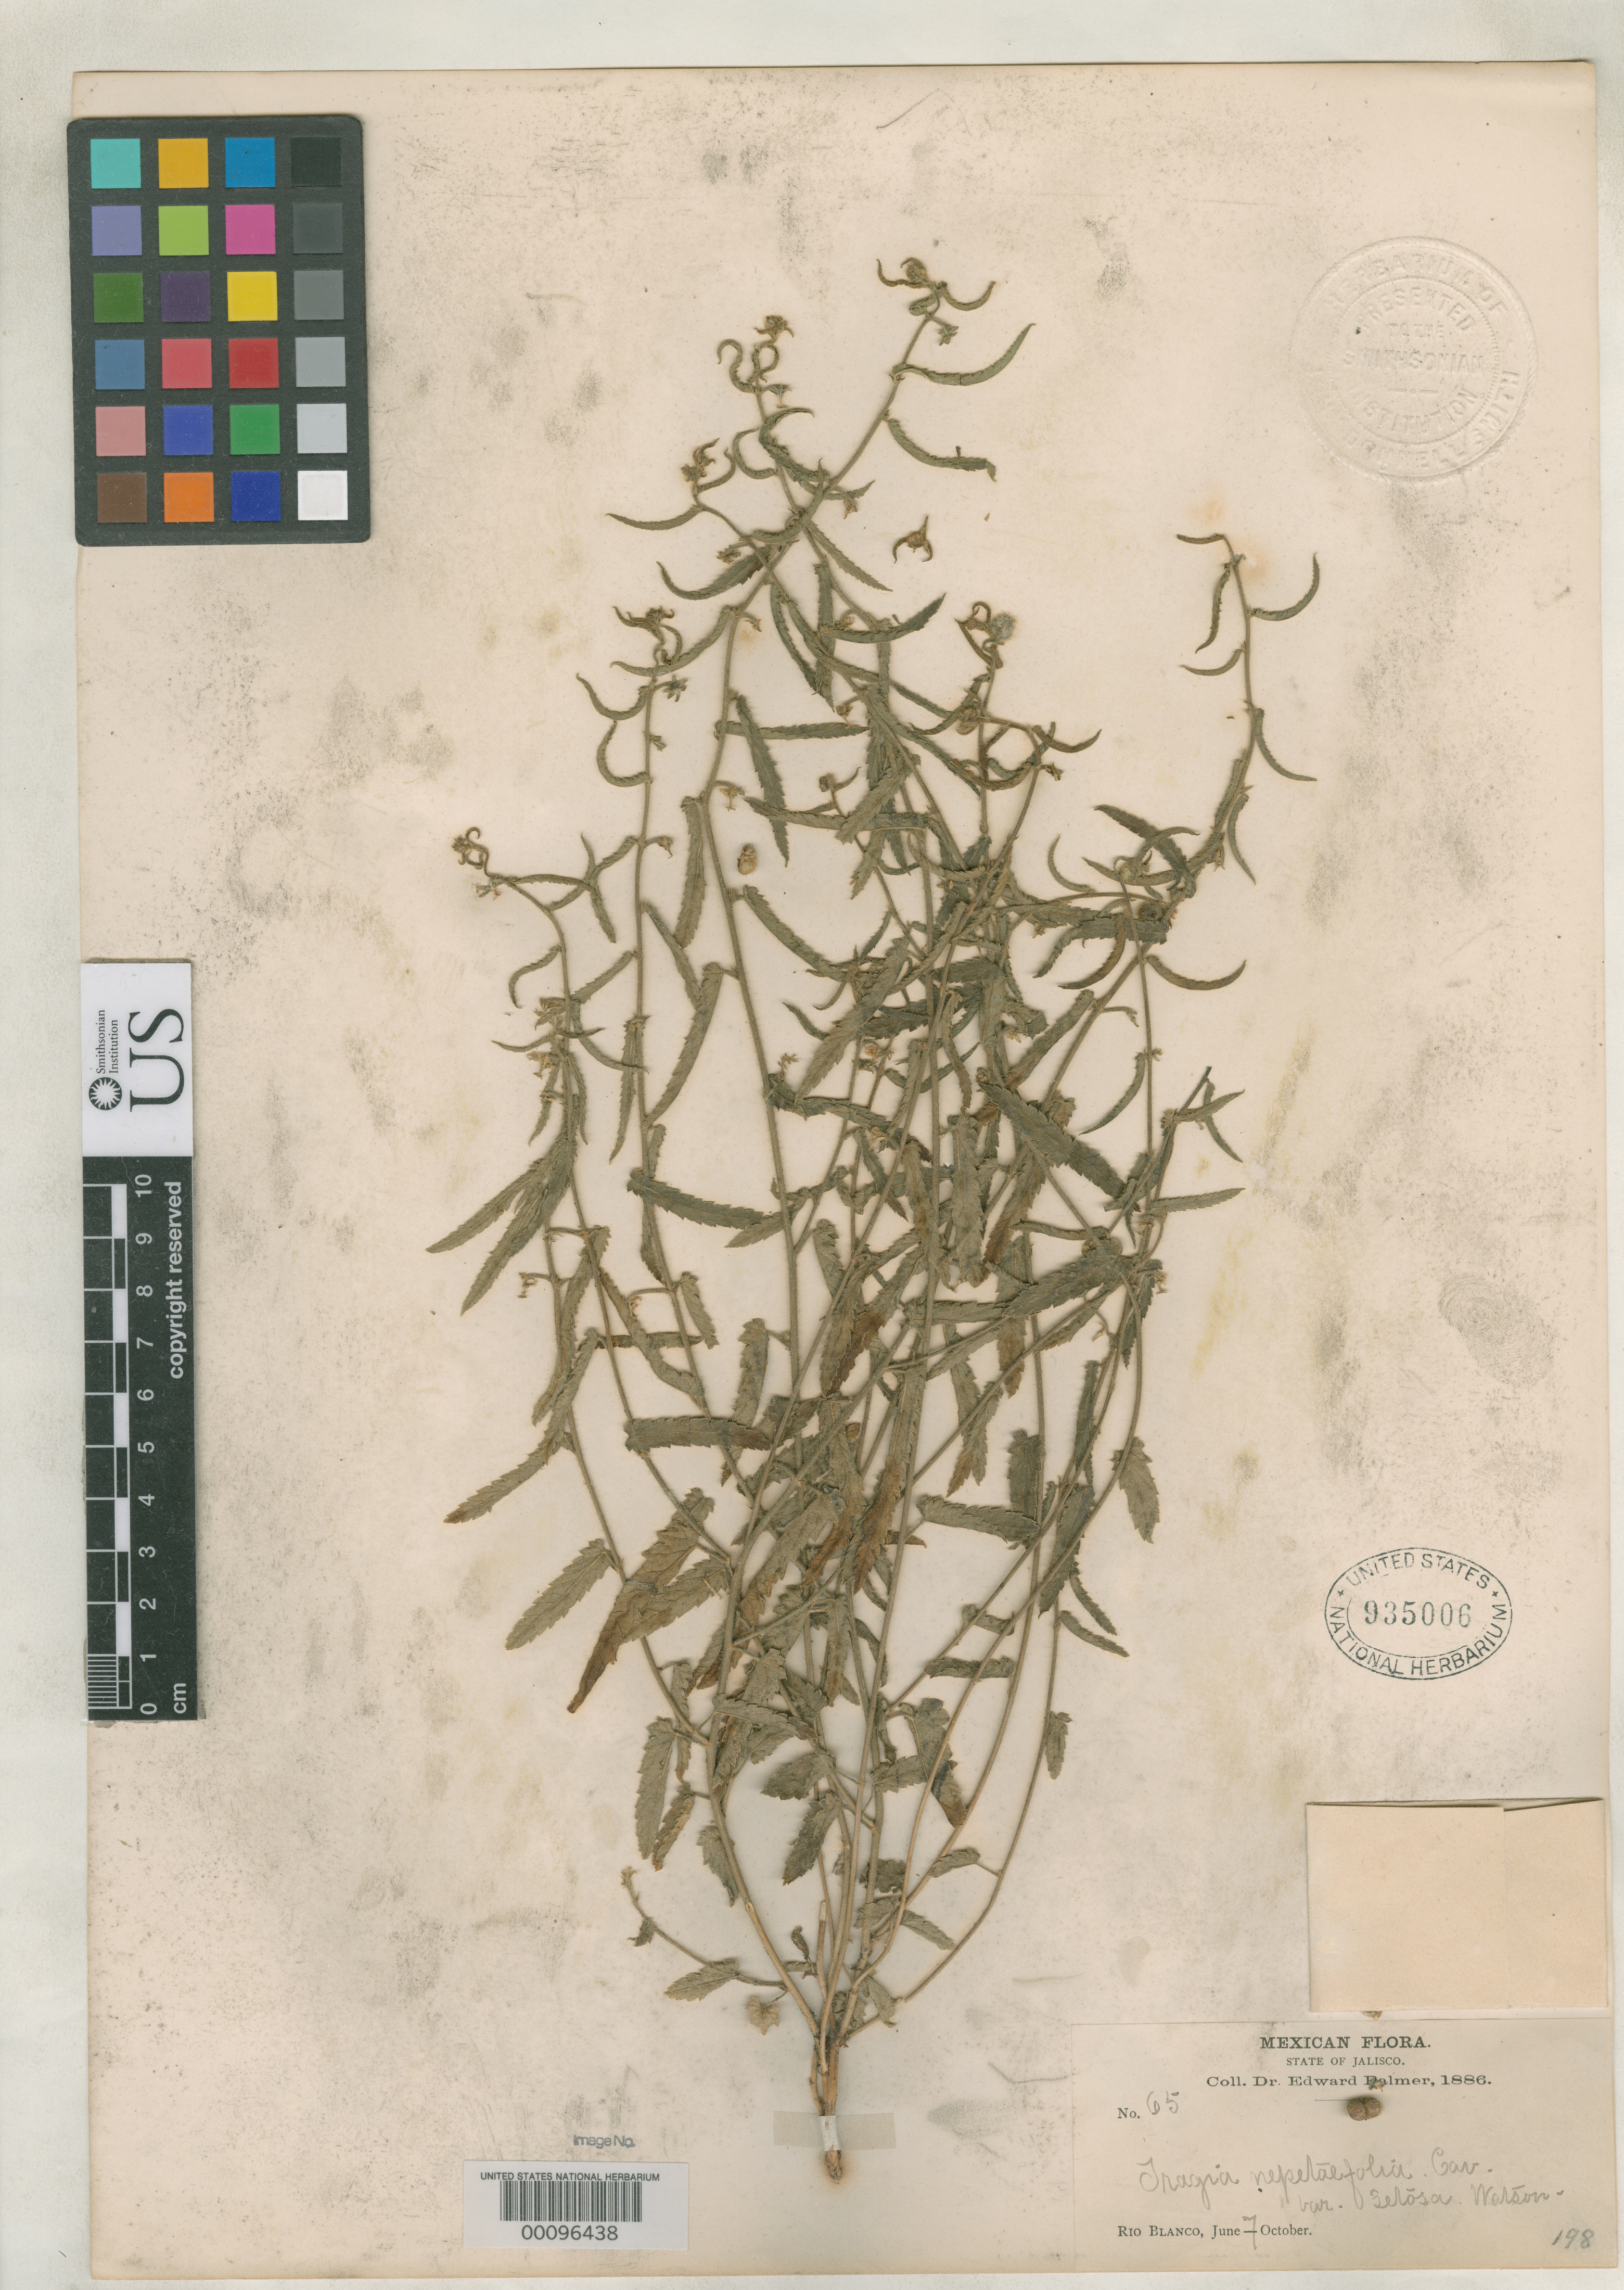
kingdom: Plantae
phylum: Tracheophyta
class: Magnoliopsida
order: Malpighiales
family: Euphorbiaceae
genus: Tragia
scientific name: Tragia nepetifolia var. setosa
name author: S. Watson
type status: Isotype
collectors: E. Palmer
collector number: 65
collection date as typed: Jun 1886 to 07 Oct 1886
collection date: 1886-06/1886-10-07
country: Mexico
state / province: Jalisco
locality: Rio Blanco.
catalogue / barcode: US 935006